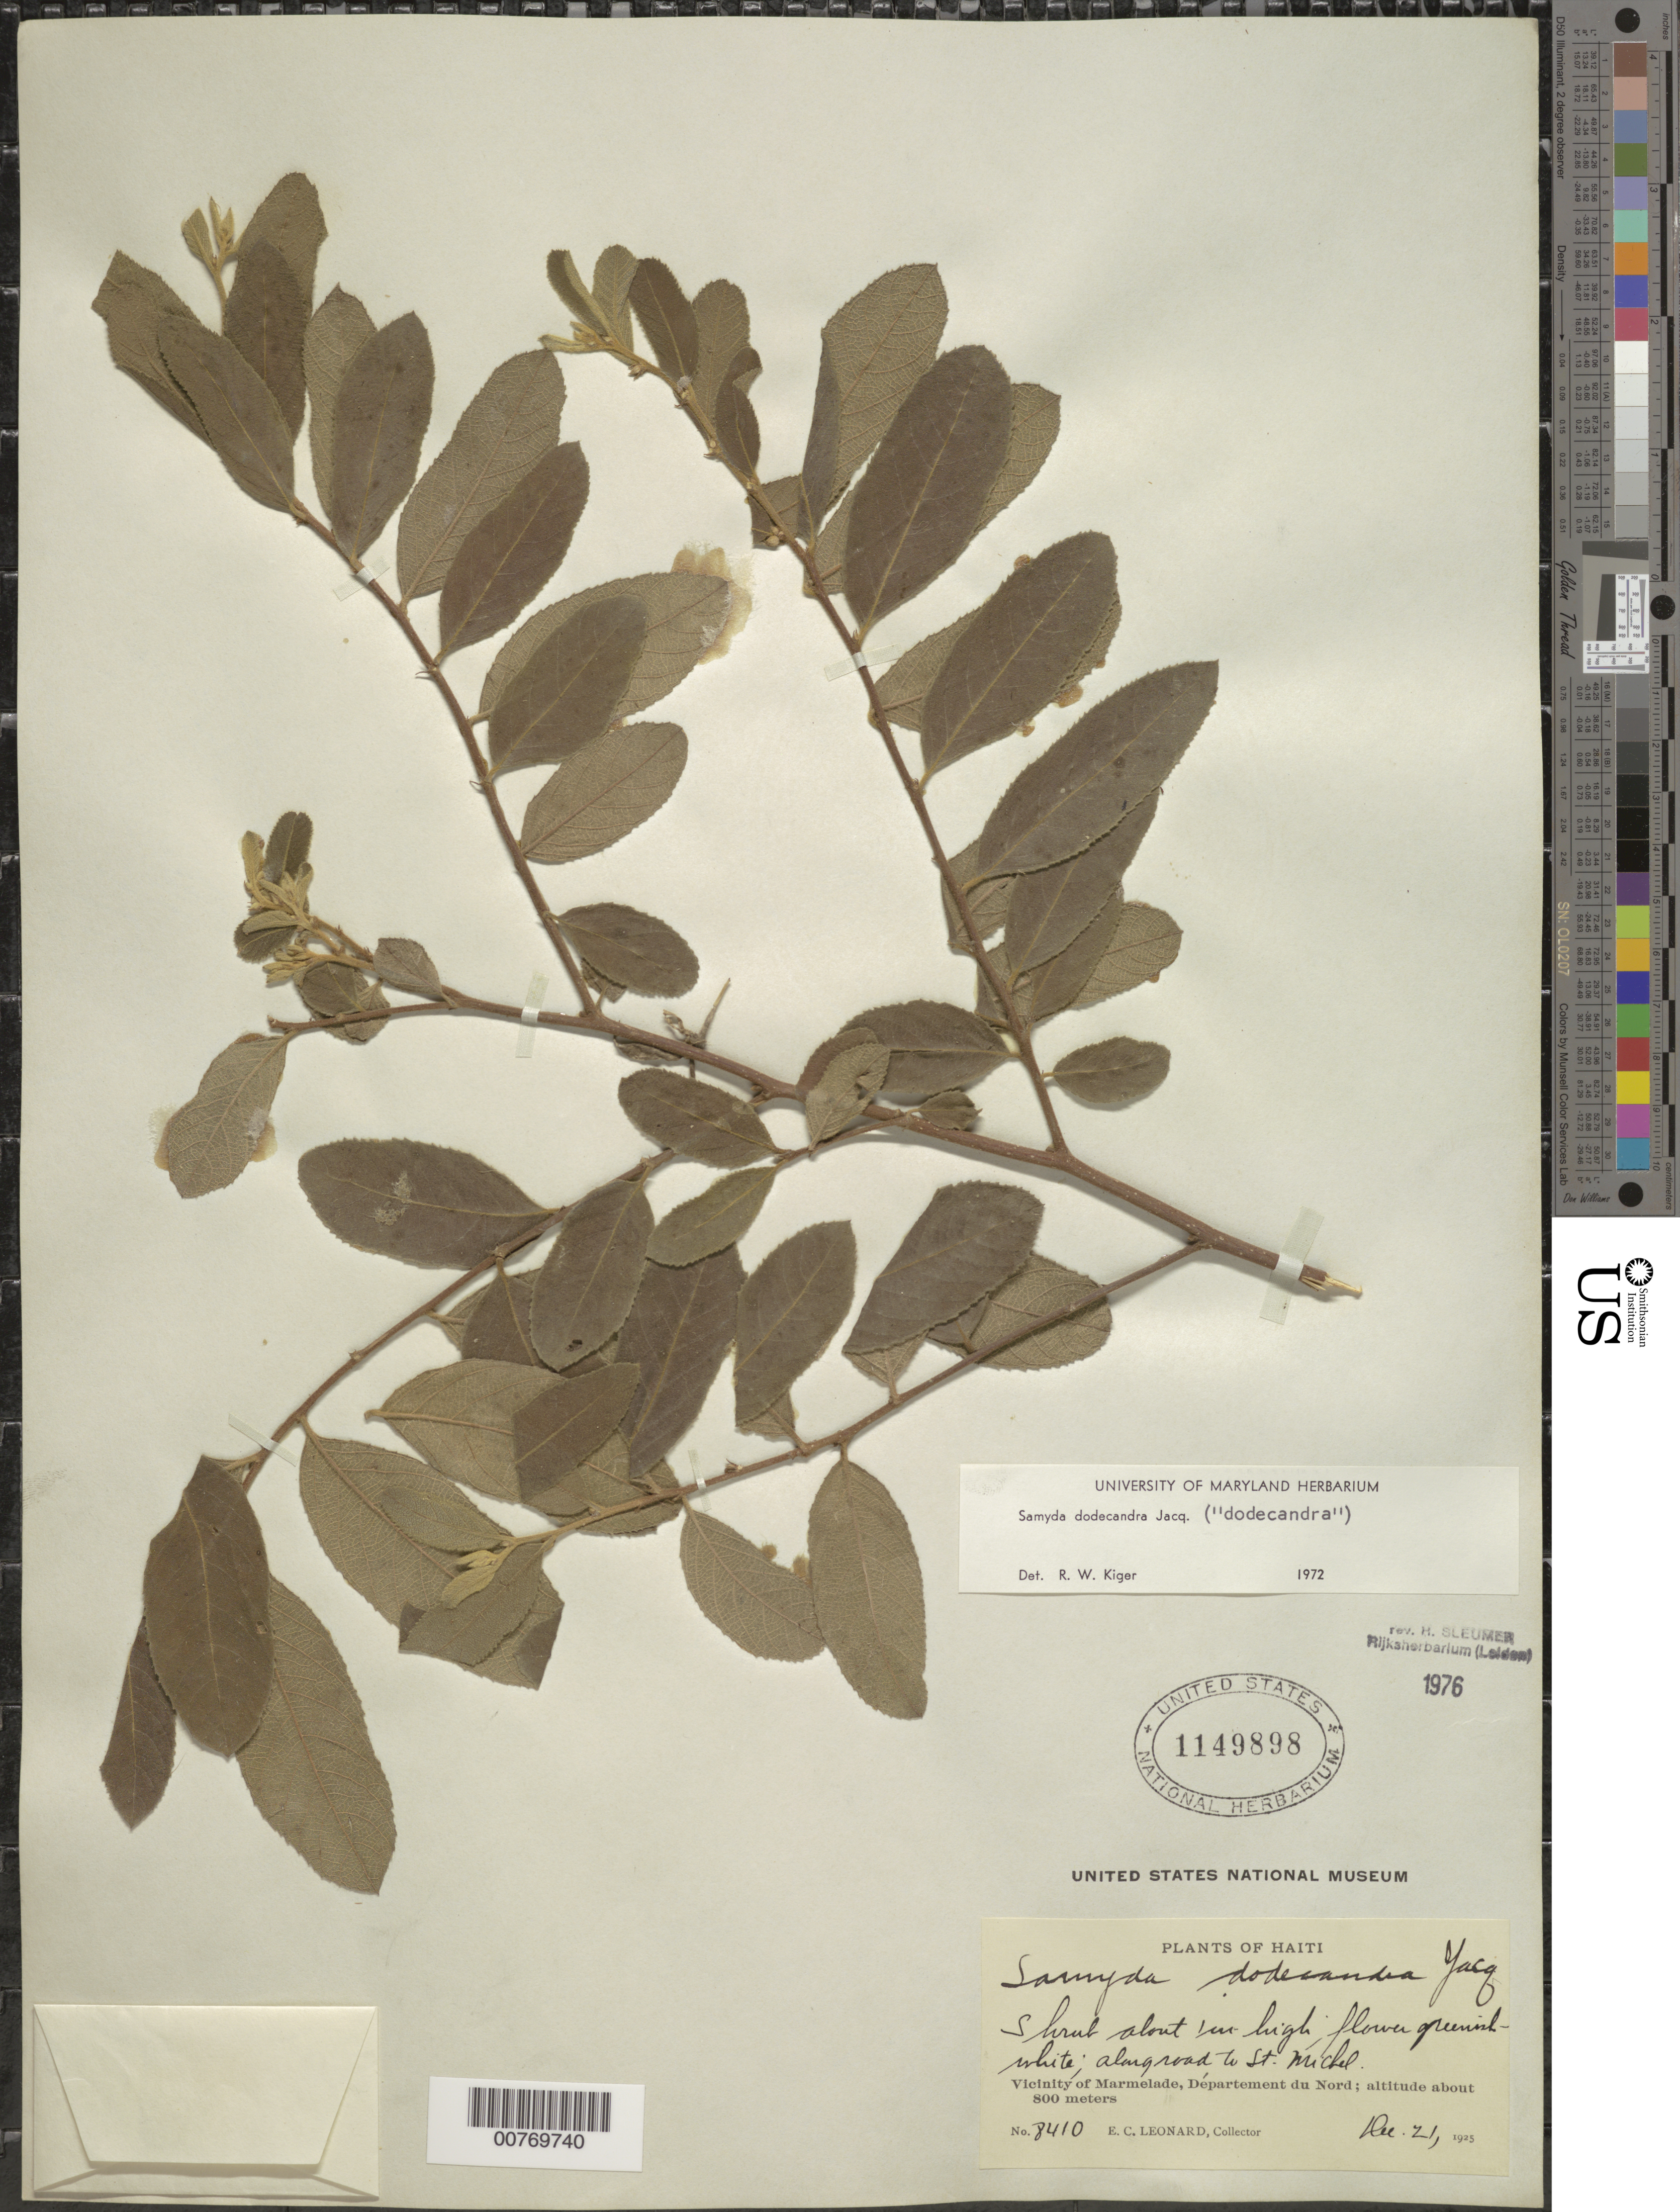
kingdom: Plantae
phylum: Tracheophyta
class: Magnoliopsida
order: Malpighiales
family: Salicaceae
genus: Casearia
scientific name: Casearia dodecandra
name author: (Jacq.) T. Samar. & M.H. Alford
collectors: E. C. Leonard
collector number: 8410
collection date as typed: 21 Dec 1910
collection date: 1910-12-21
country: Haiti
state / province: Nord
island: Hispaniola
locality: Vicinity of Marmelade, Department of Nord.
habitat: Along road to St. Michel.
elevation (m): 800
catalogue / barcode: US 1149898